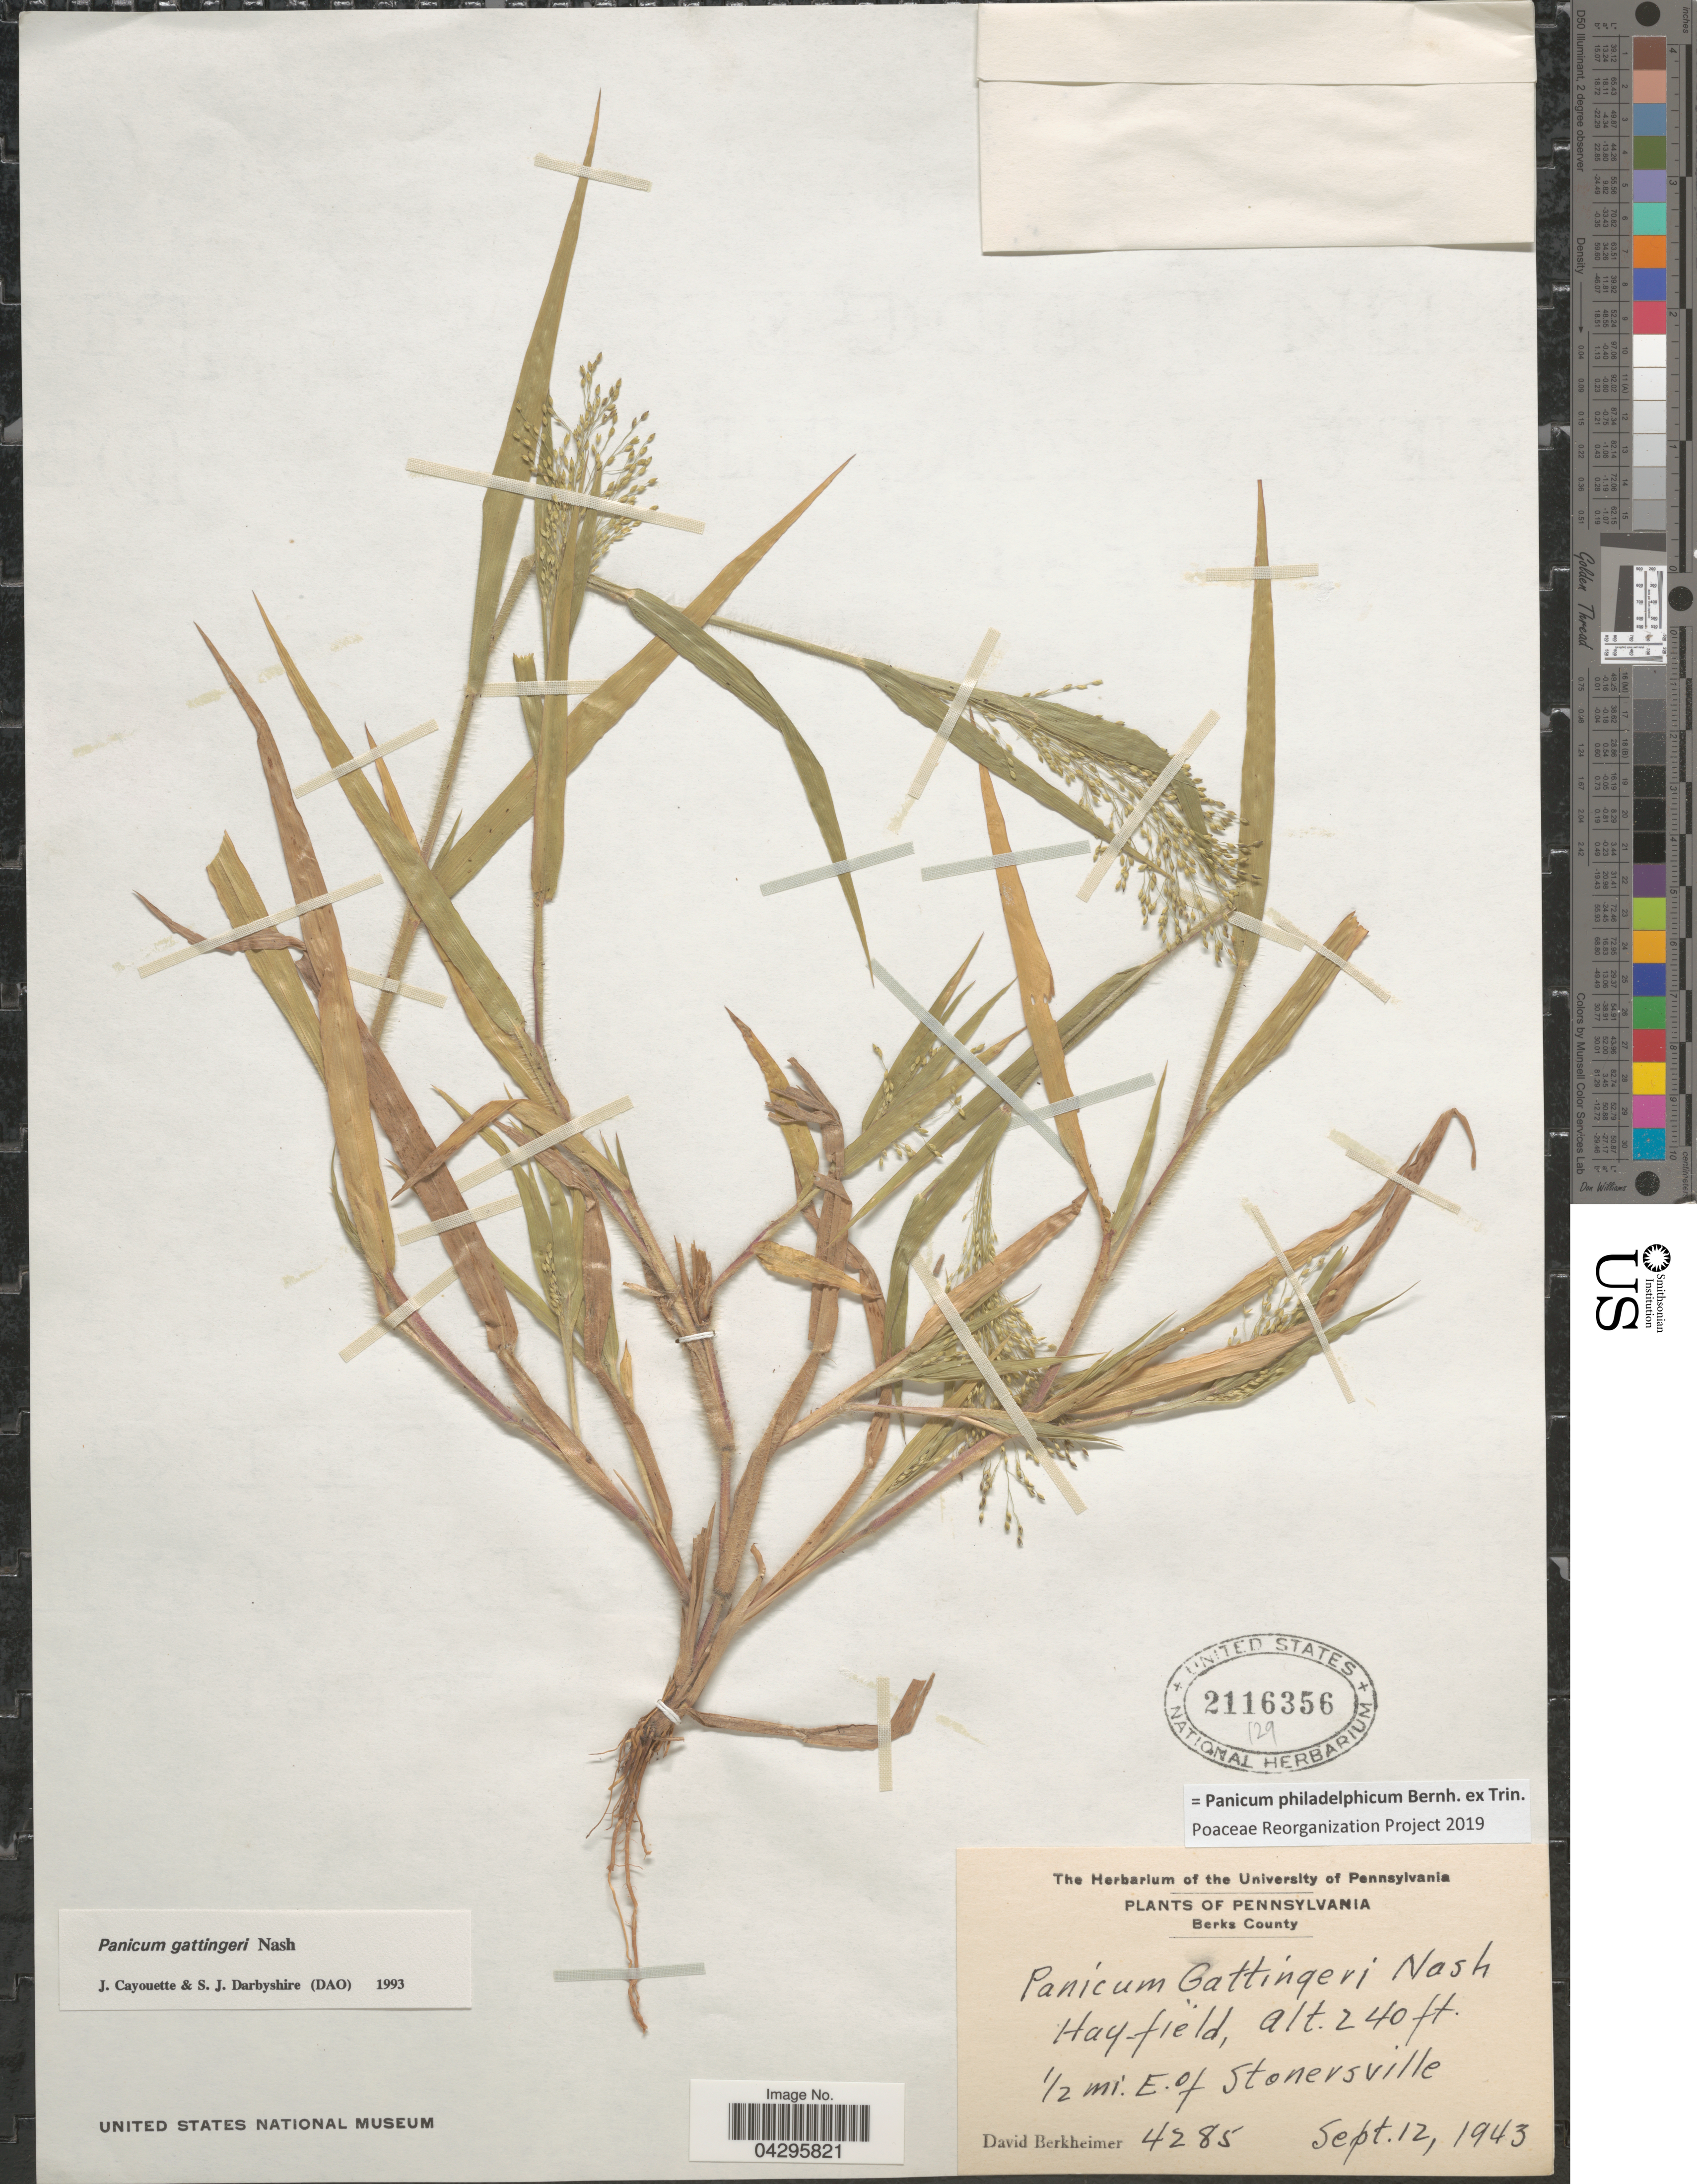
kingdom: Plantae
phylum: Tracheophyta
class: Liliopsida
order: Poales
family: Poaceae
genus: Panicum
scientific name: Panicum philadelphicum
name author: Bernh. ex Trin.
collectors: D. Berkheimer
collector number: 4285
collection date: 1943-09-12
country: United States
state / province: Pennsylvania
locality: Berks County. Hay-field, ½ mi. E. of Stonersville.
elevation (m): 73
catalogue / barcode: US 2116356